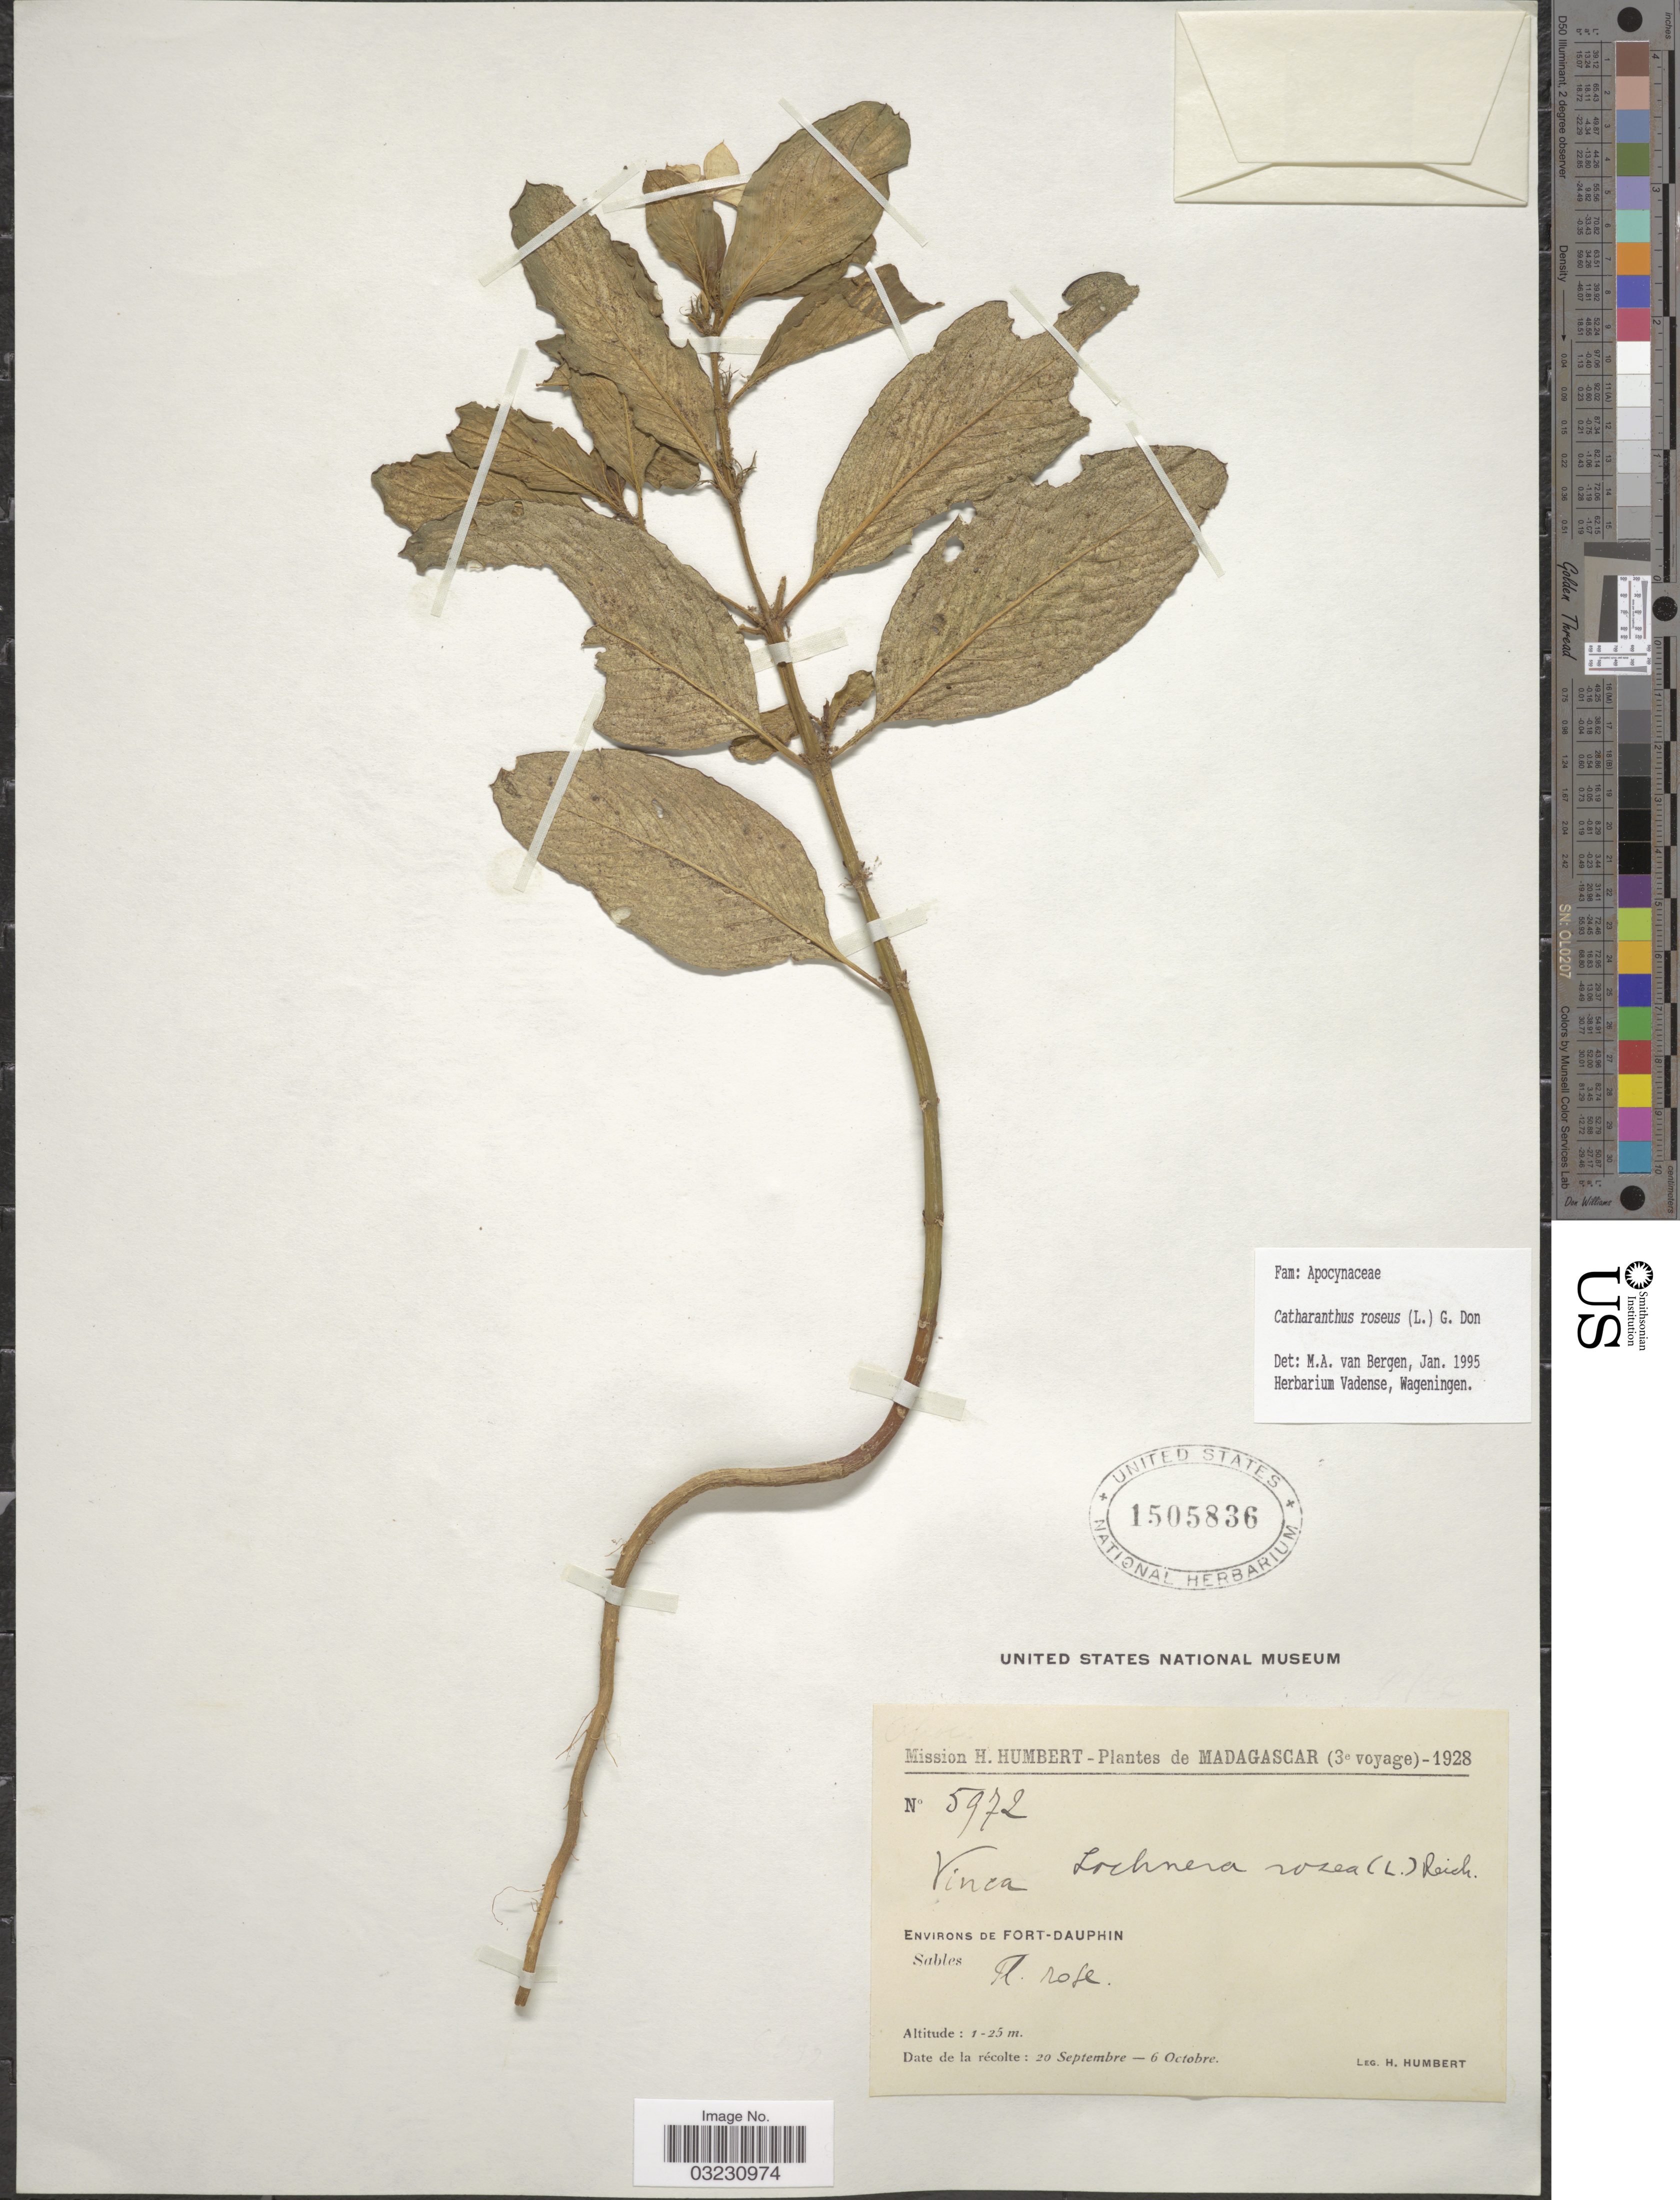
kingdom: Plantae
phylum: Tracheophyta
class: Magnoliopsida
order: Gentianales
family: Apocynaceae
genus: Catharanthus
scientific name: Catharanthus roseus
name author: (L.) G. Don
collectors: H. Humbert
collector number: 5972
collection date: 1928-09-20/1928-10-06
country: Madagascar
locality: Environs de Fort-Dauphin.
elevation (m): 1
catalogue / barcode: US 1505836